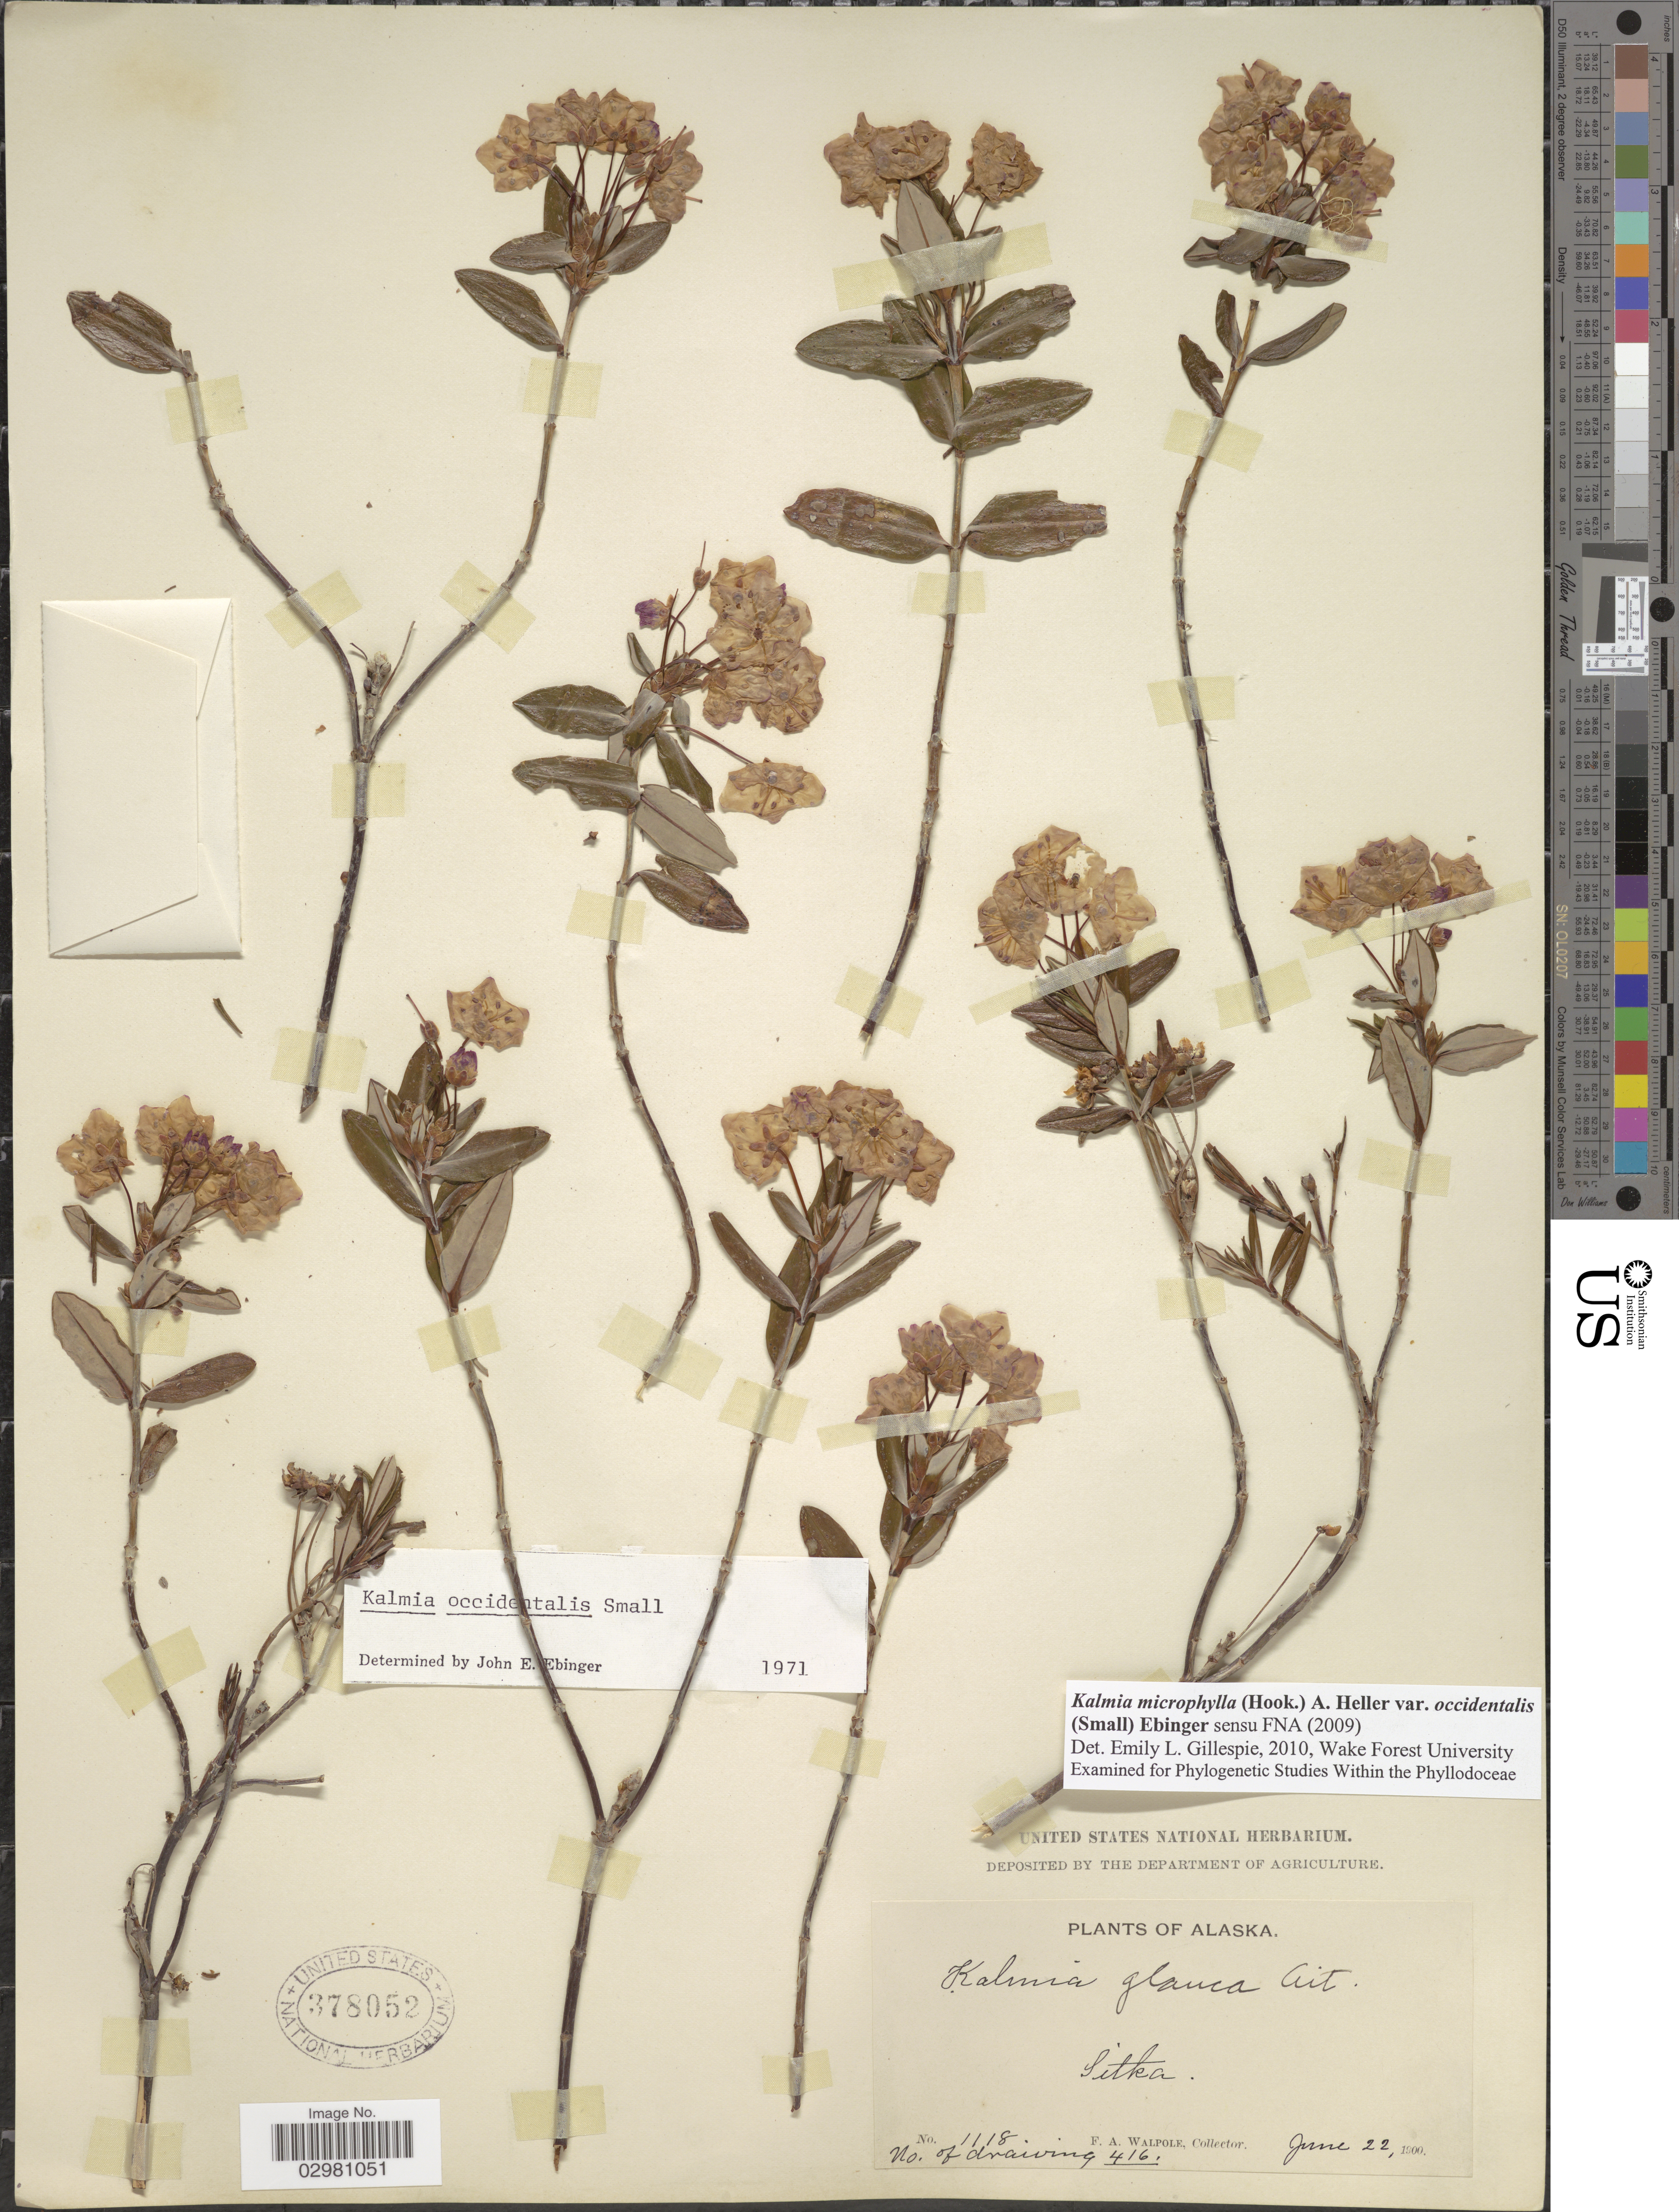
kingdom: Plantae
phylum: Tracheophyta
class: Magnoliopsida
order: Ericales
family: Ericaceae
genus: Kalmia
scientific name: Kalmia microphylla var. occidentalis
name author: (Small) Ebinger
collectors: F. Walpole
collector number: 1118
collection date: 1900-06-22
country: United States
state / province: Alaska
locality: Sitka.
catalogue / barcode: US 378052